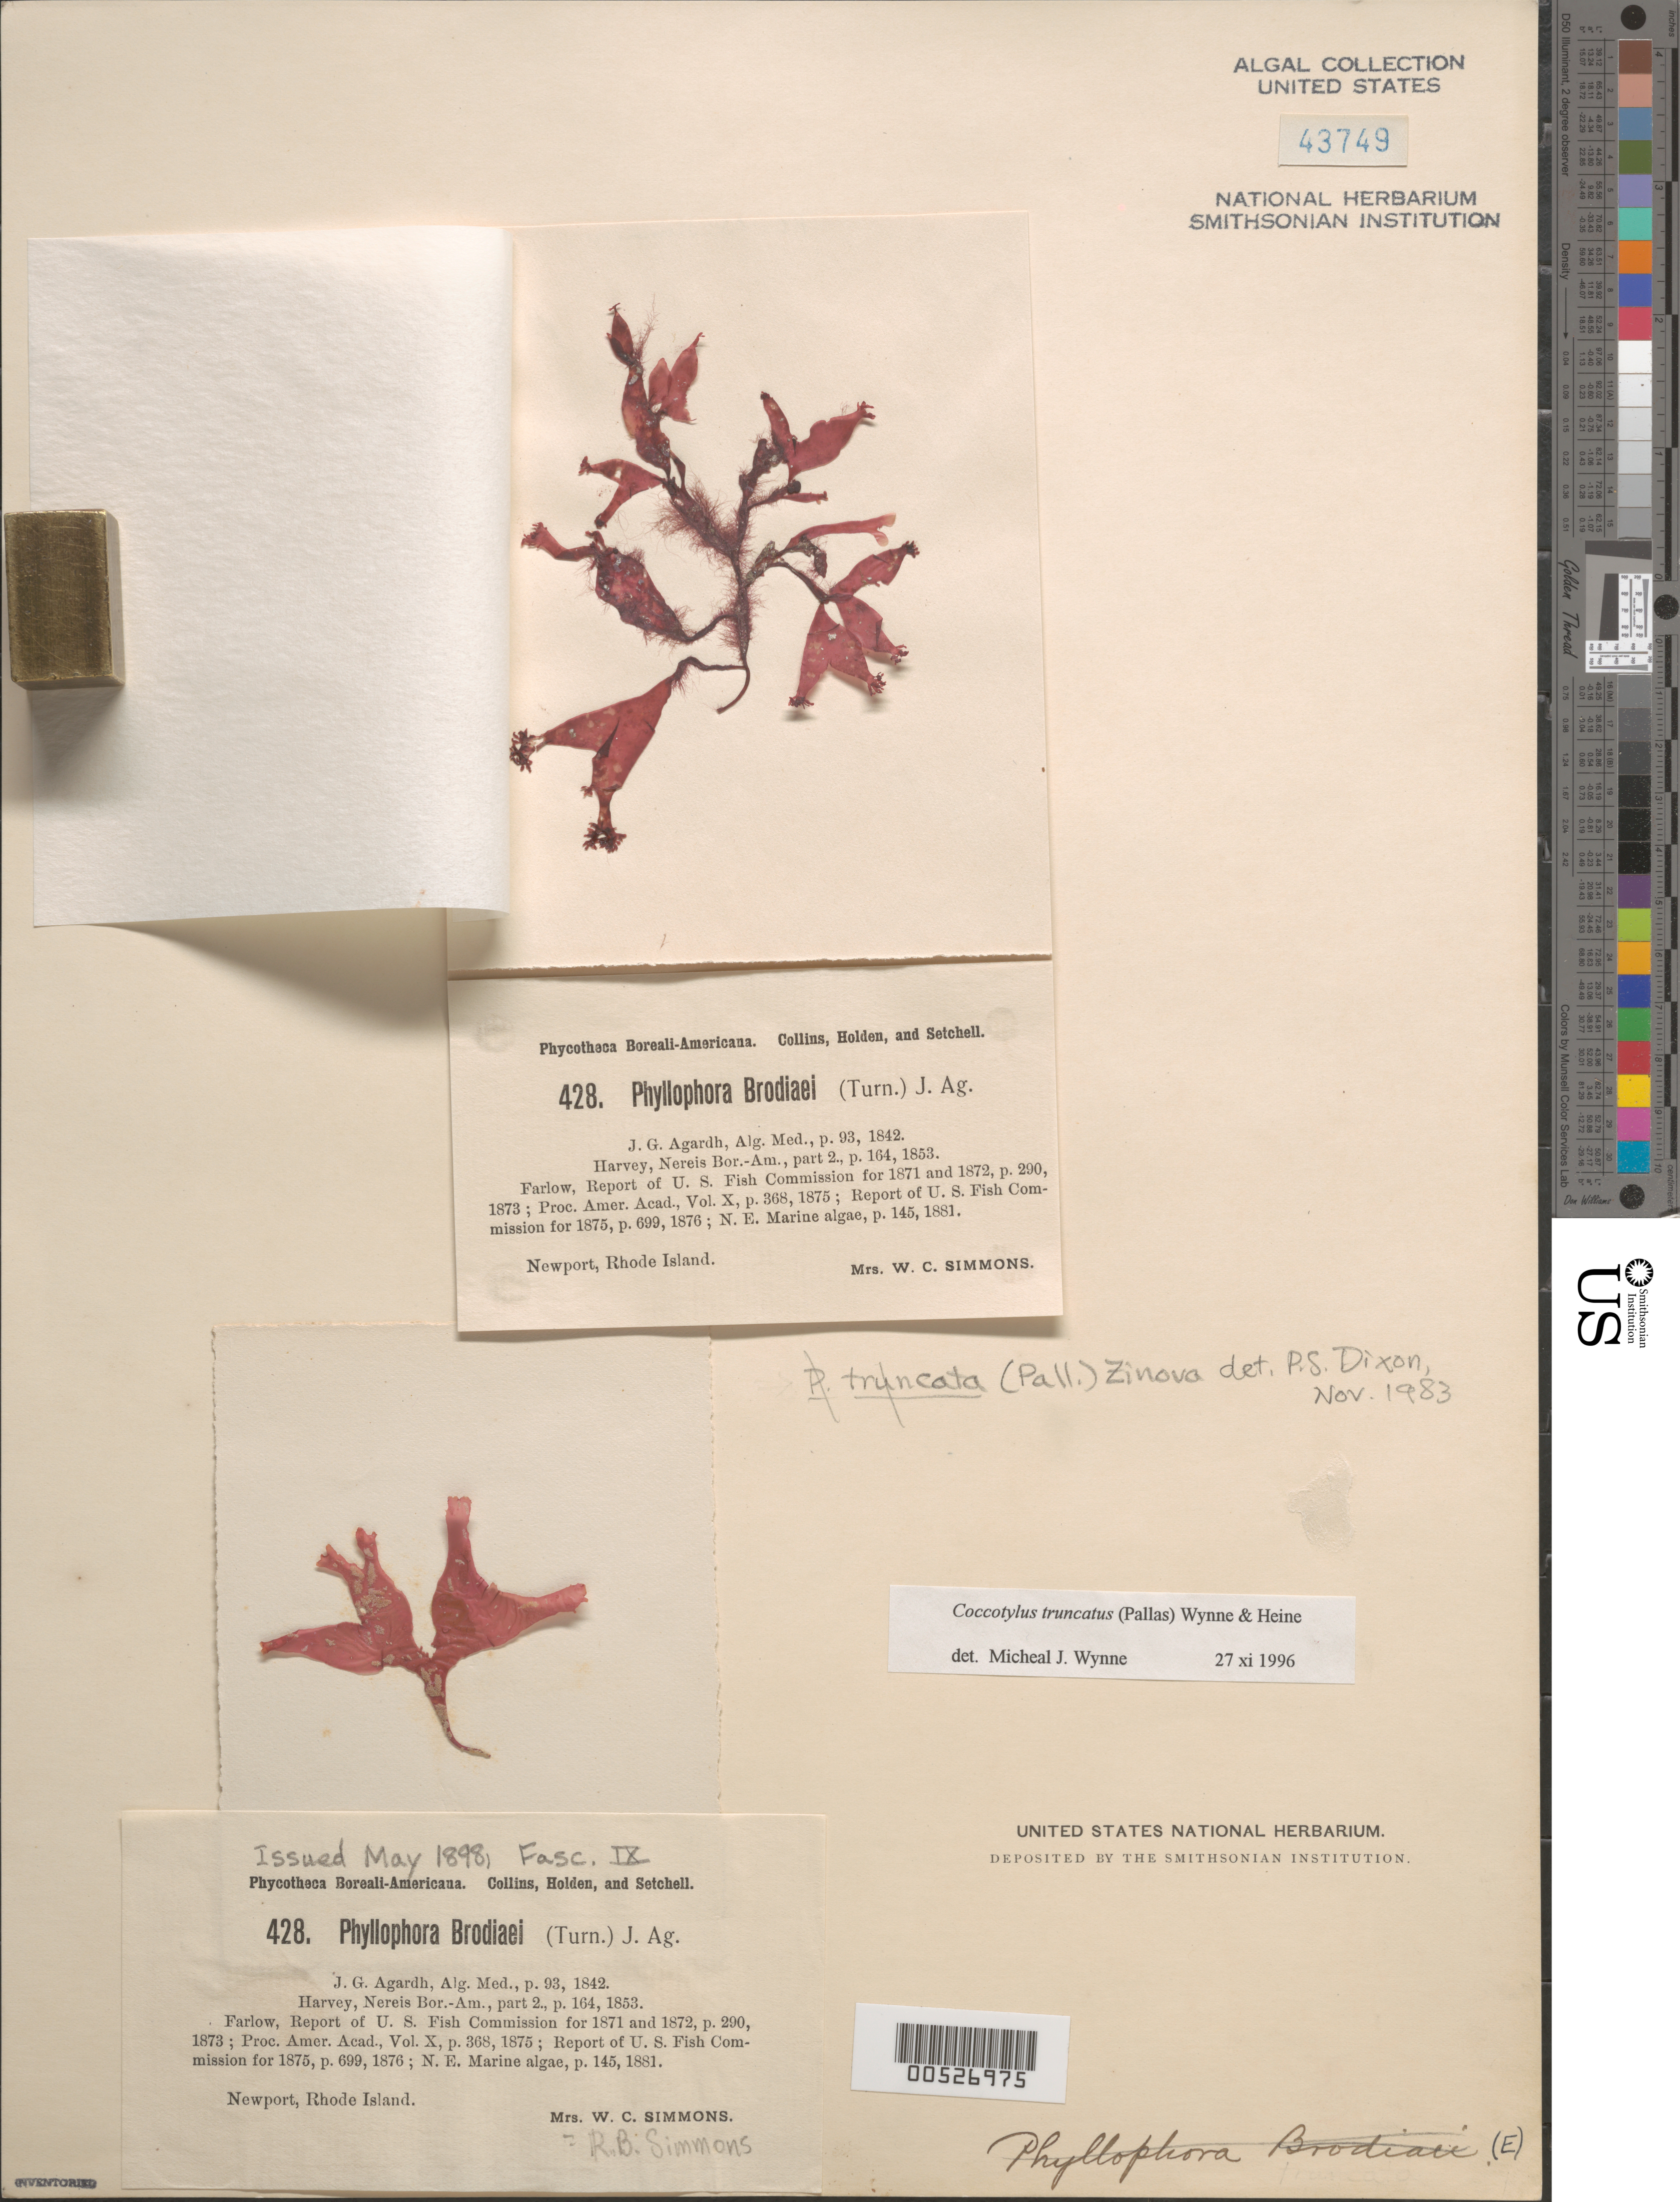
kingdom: Plantae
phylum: Rhodophyta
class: Florideophyceae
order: Gigartinales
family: Phyllophoraceae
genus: Coccotylus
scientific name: Coccotylus truncatus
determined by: Wynne, M. J.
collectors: R. B. Simmons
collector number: PB-A 428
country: United States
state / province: Rhode Island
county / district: Newport County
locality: Newport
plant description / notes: Collins, Holden & Setchell, Phycotheca Boreali-Americana, Fasc. IX, 1898, as Phyllophora brodiaei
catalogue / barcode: US 43749